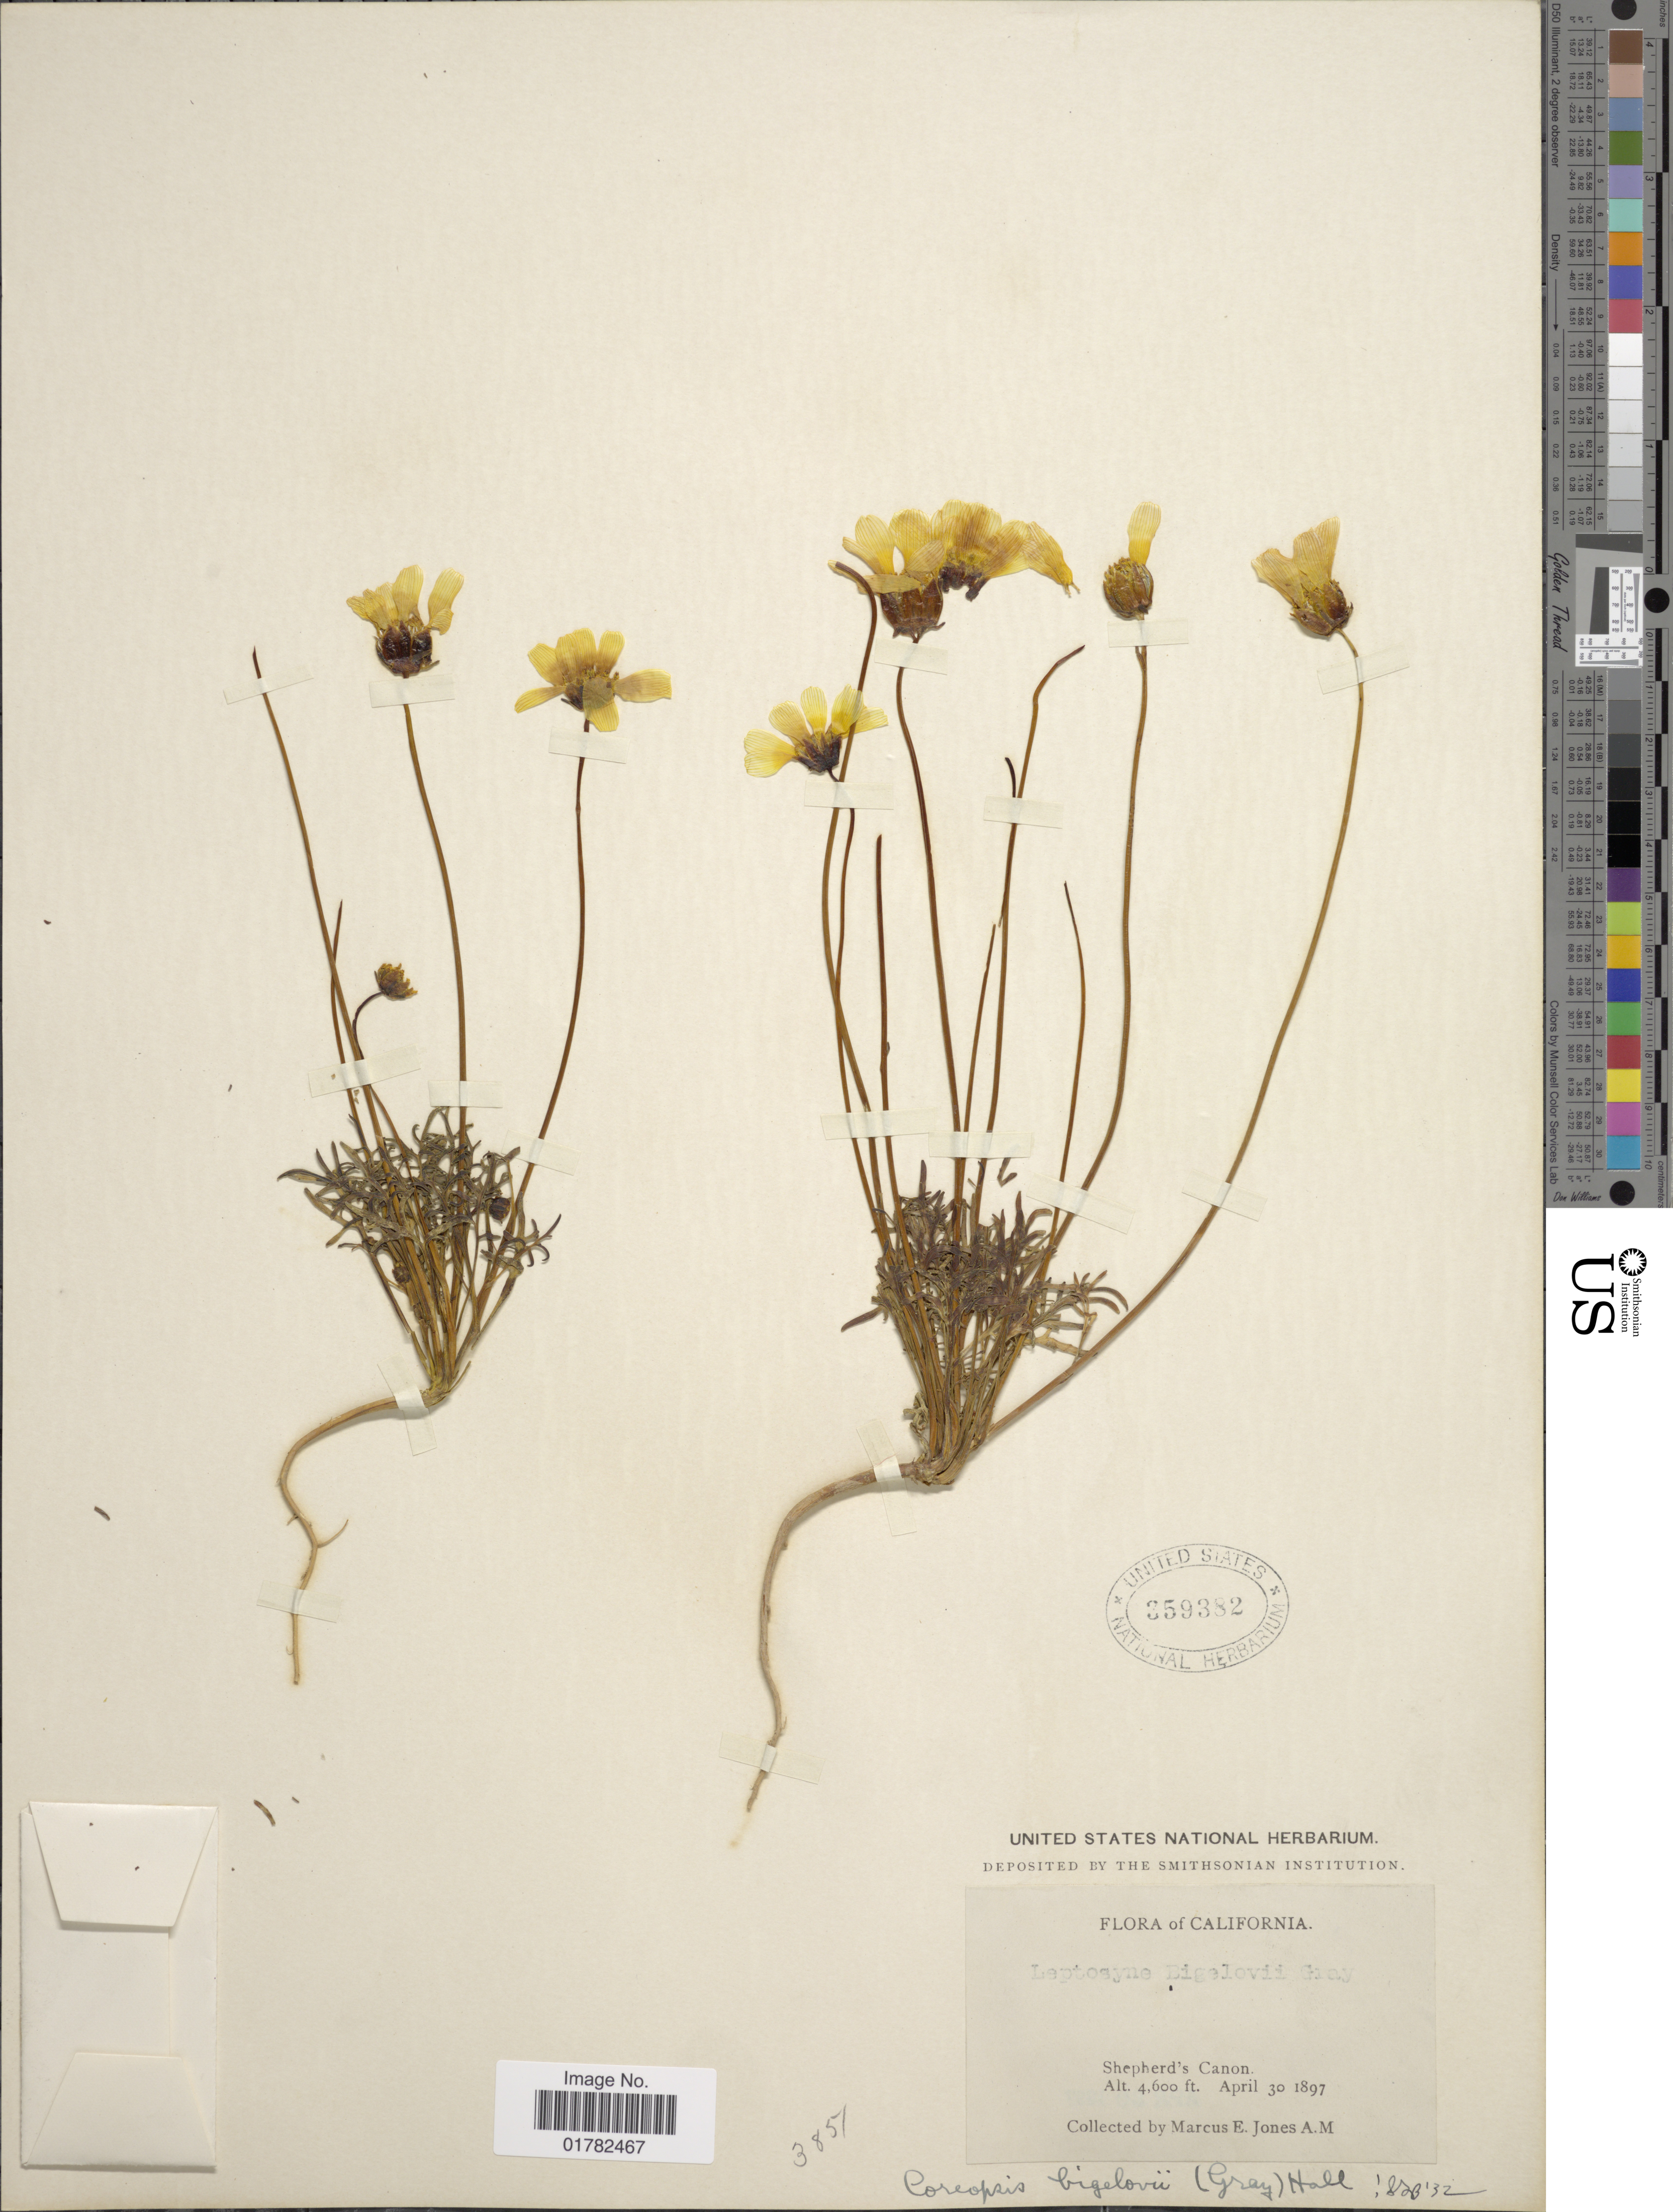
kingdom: Plantae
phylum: Tracheophyta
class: Magnoliopsida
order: Asterales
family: Asteraceae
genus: Coreopsis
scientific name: Coreopsis bigelovii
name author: (A. Gray) Voss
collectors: M. E. Jones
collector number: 3851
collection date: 1897-04-30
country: United States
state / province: California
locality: Shepherd's Canon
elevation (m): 1402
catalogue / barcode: US 359382